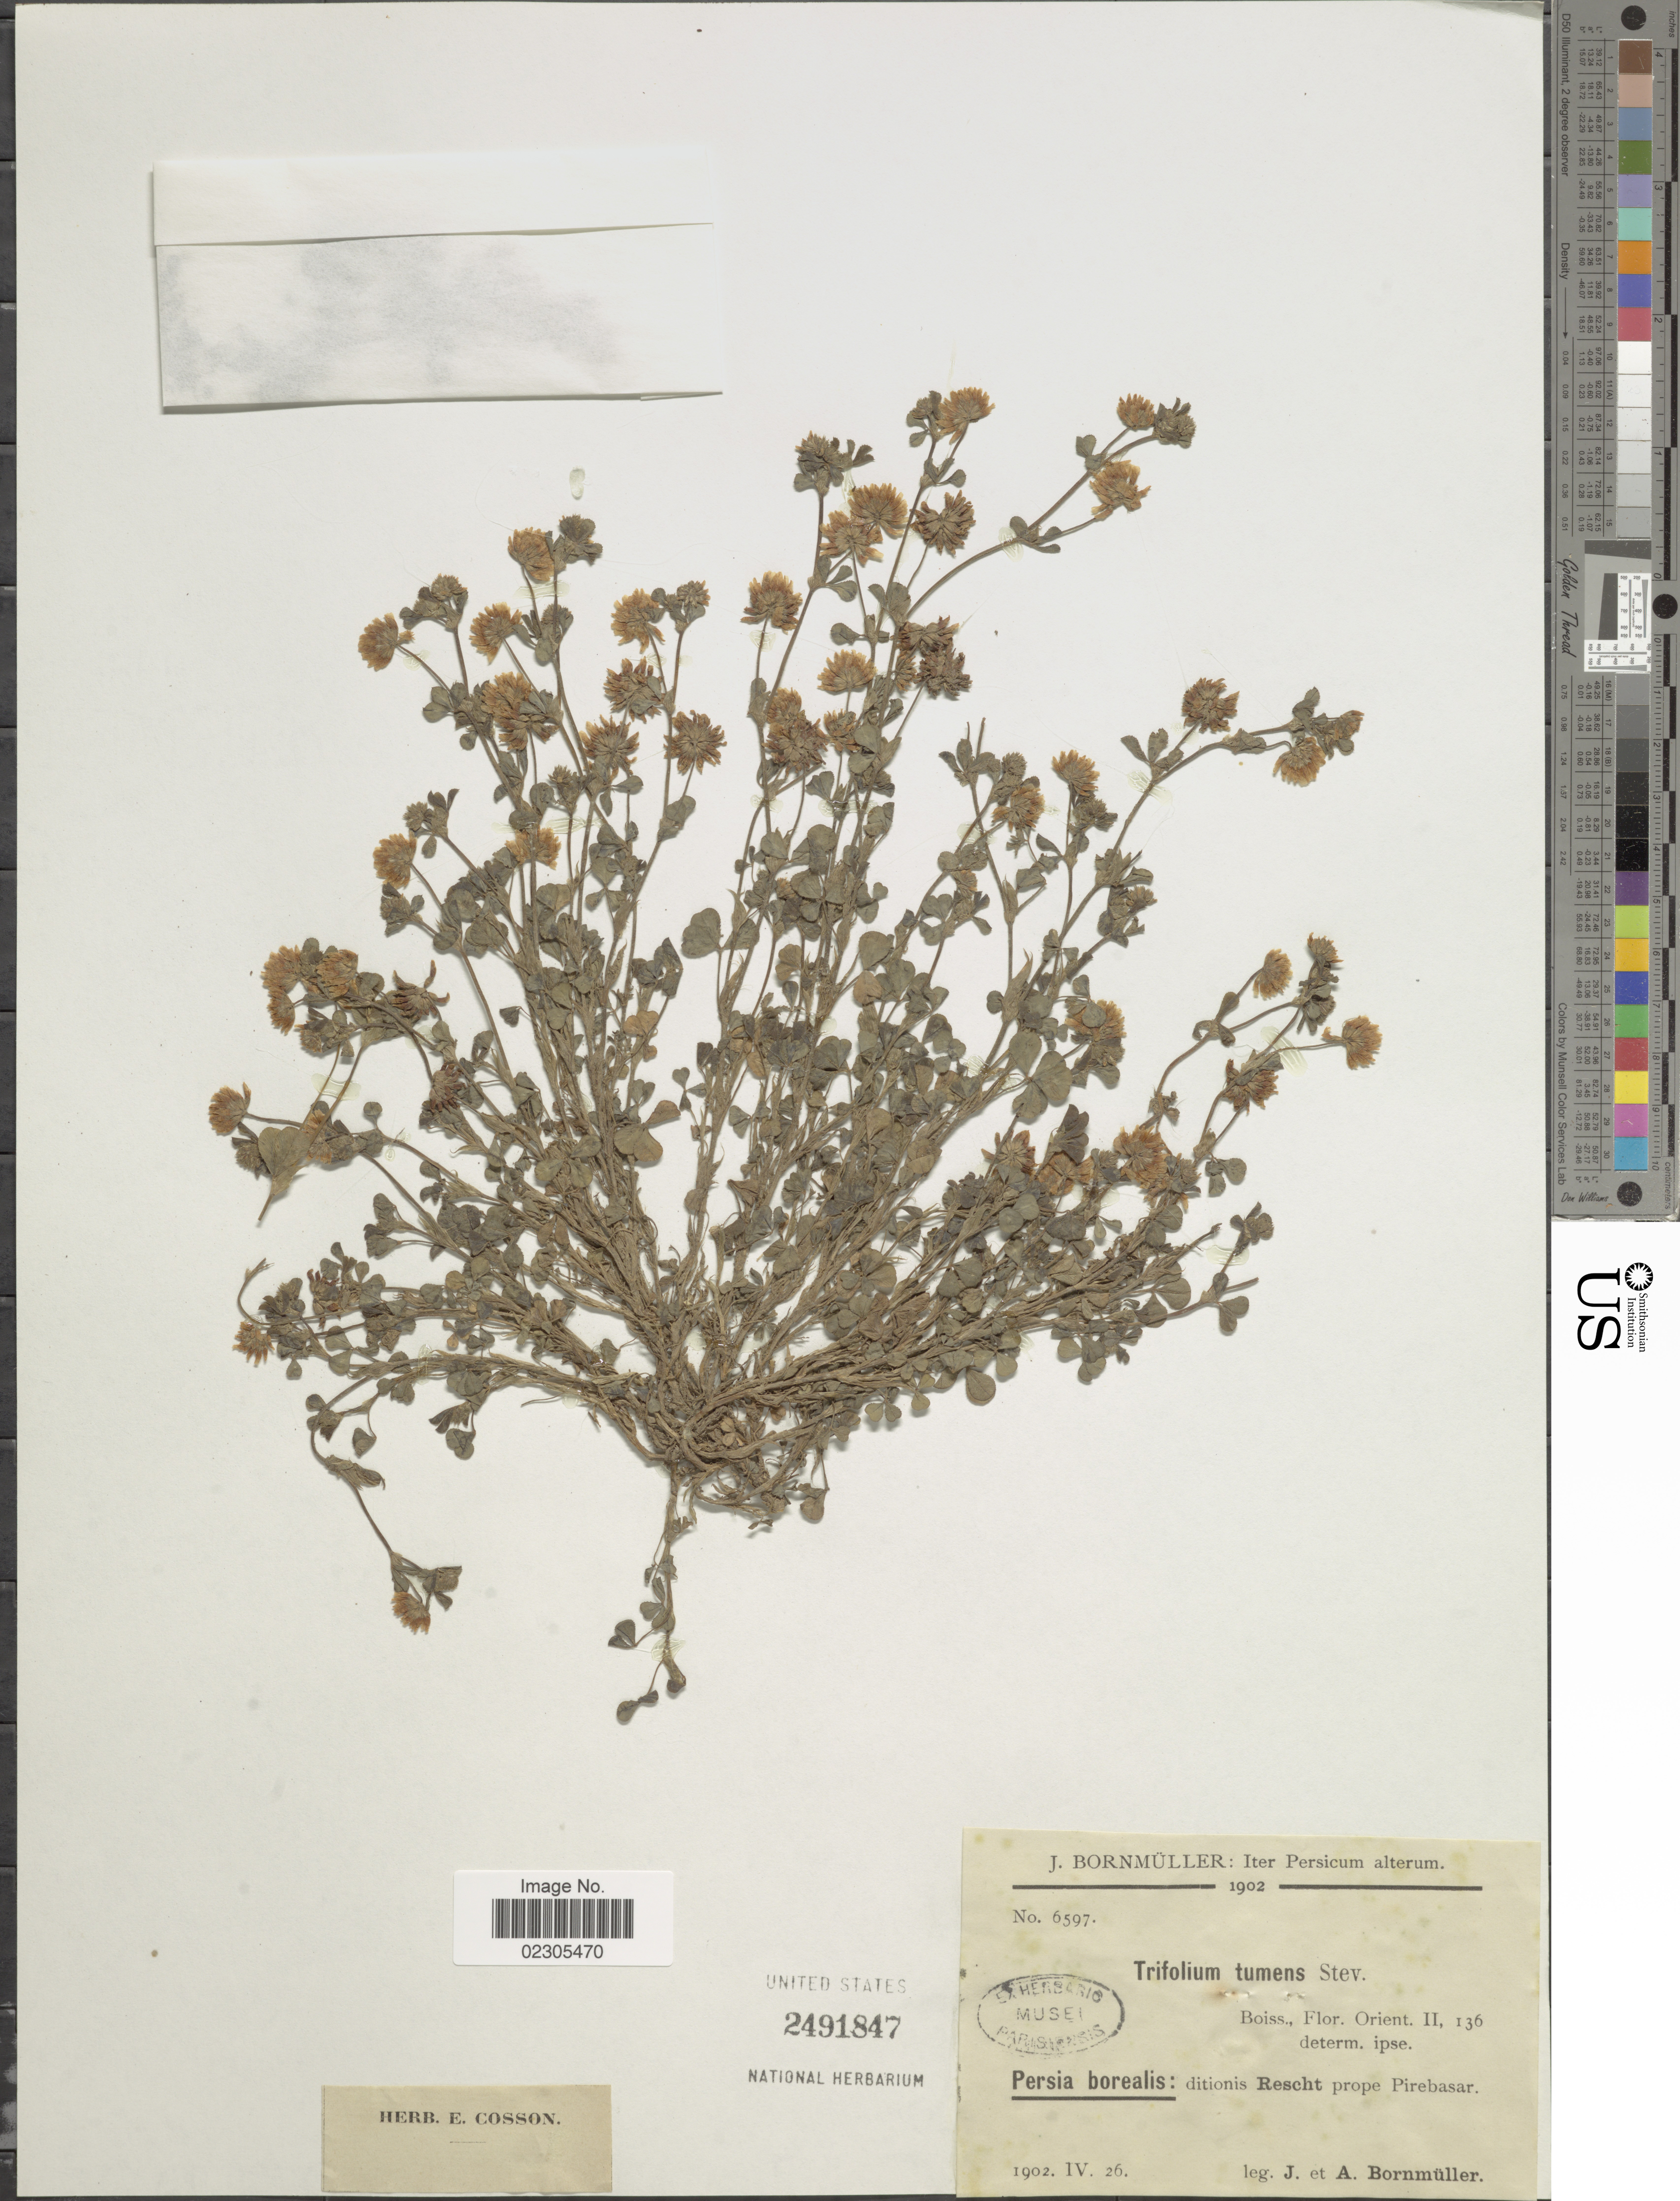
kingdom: Plantae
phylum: Tracheophyta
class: Magnoliopsida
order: Fabales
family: Fabaceae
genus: Trifolium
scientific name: Trifolium tumens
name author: M. Bieb.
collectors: J. Bornmüller & A. Bornmüller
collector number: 6597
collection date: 1902-04-26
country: Iran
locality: Persia borealis: ditionis Rescht prope Pirebasar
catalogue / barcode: US 2491847